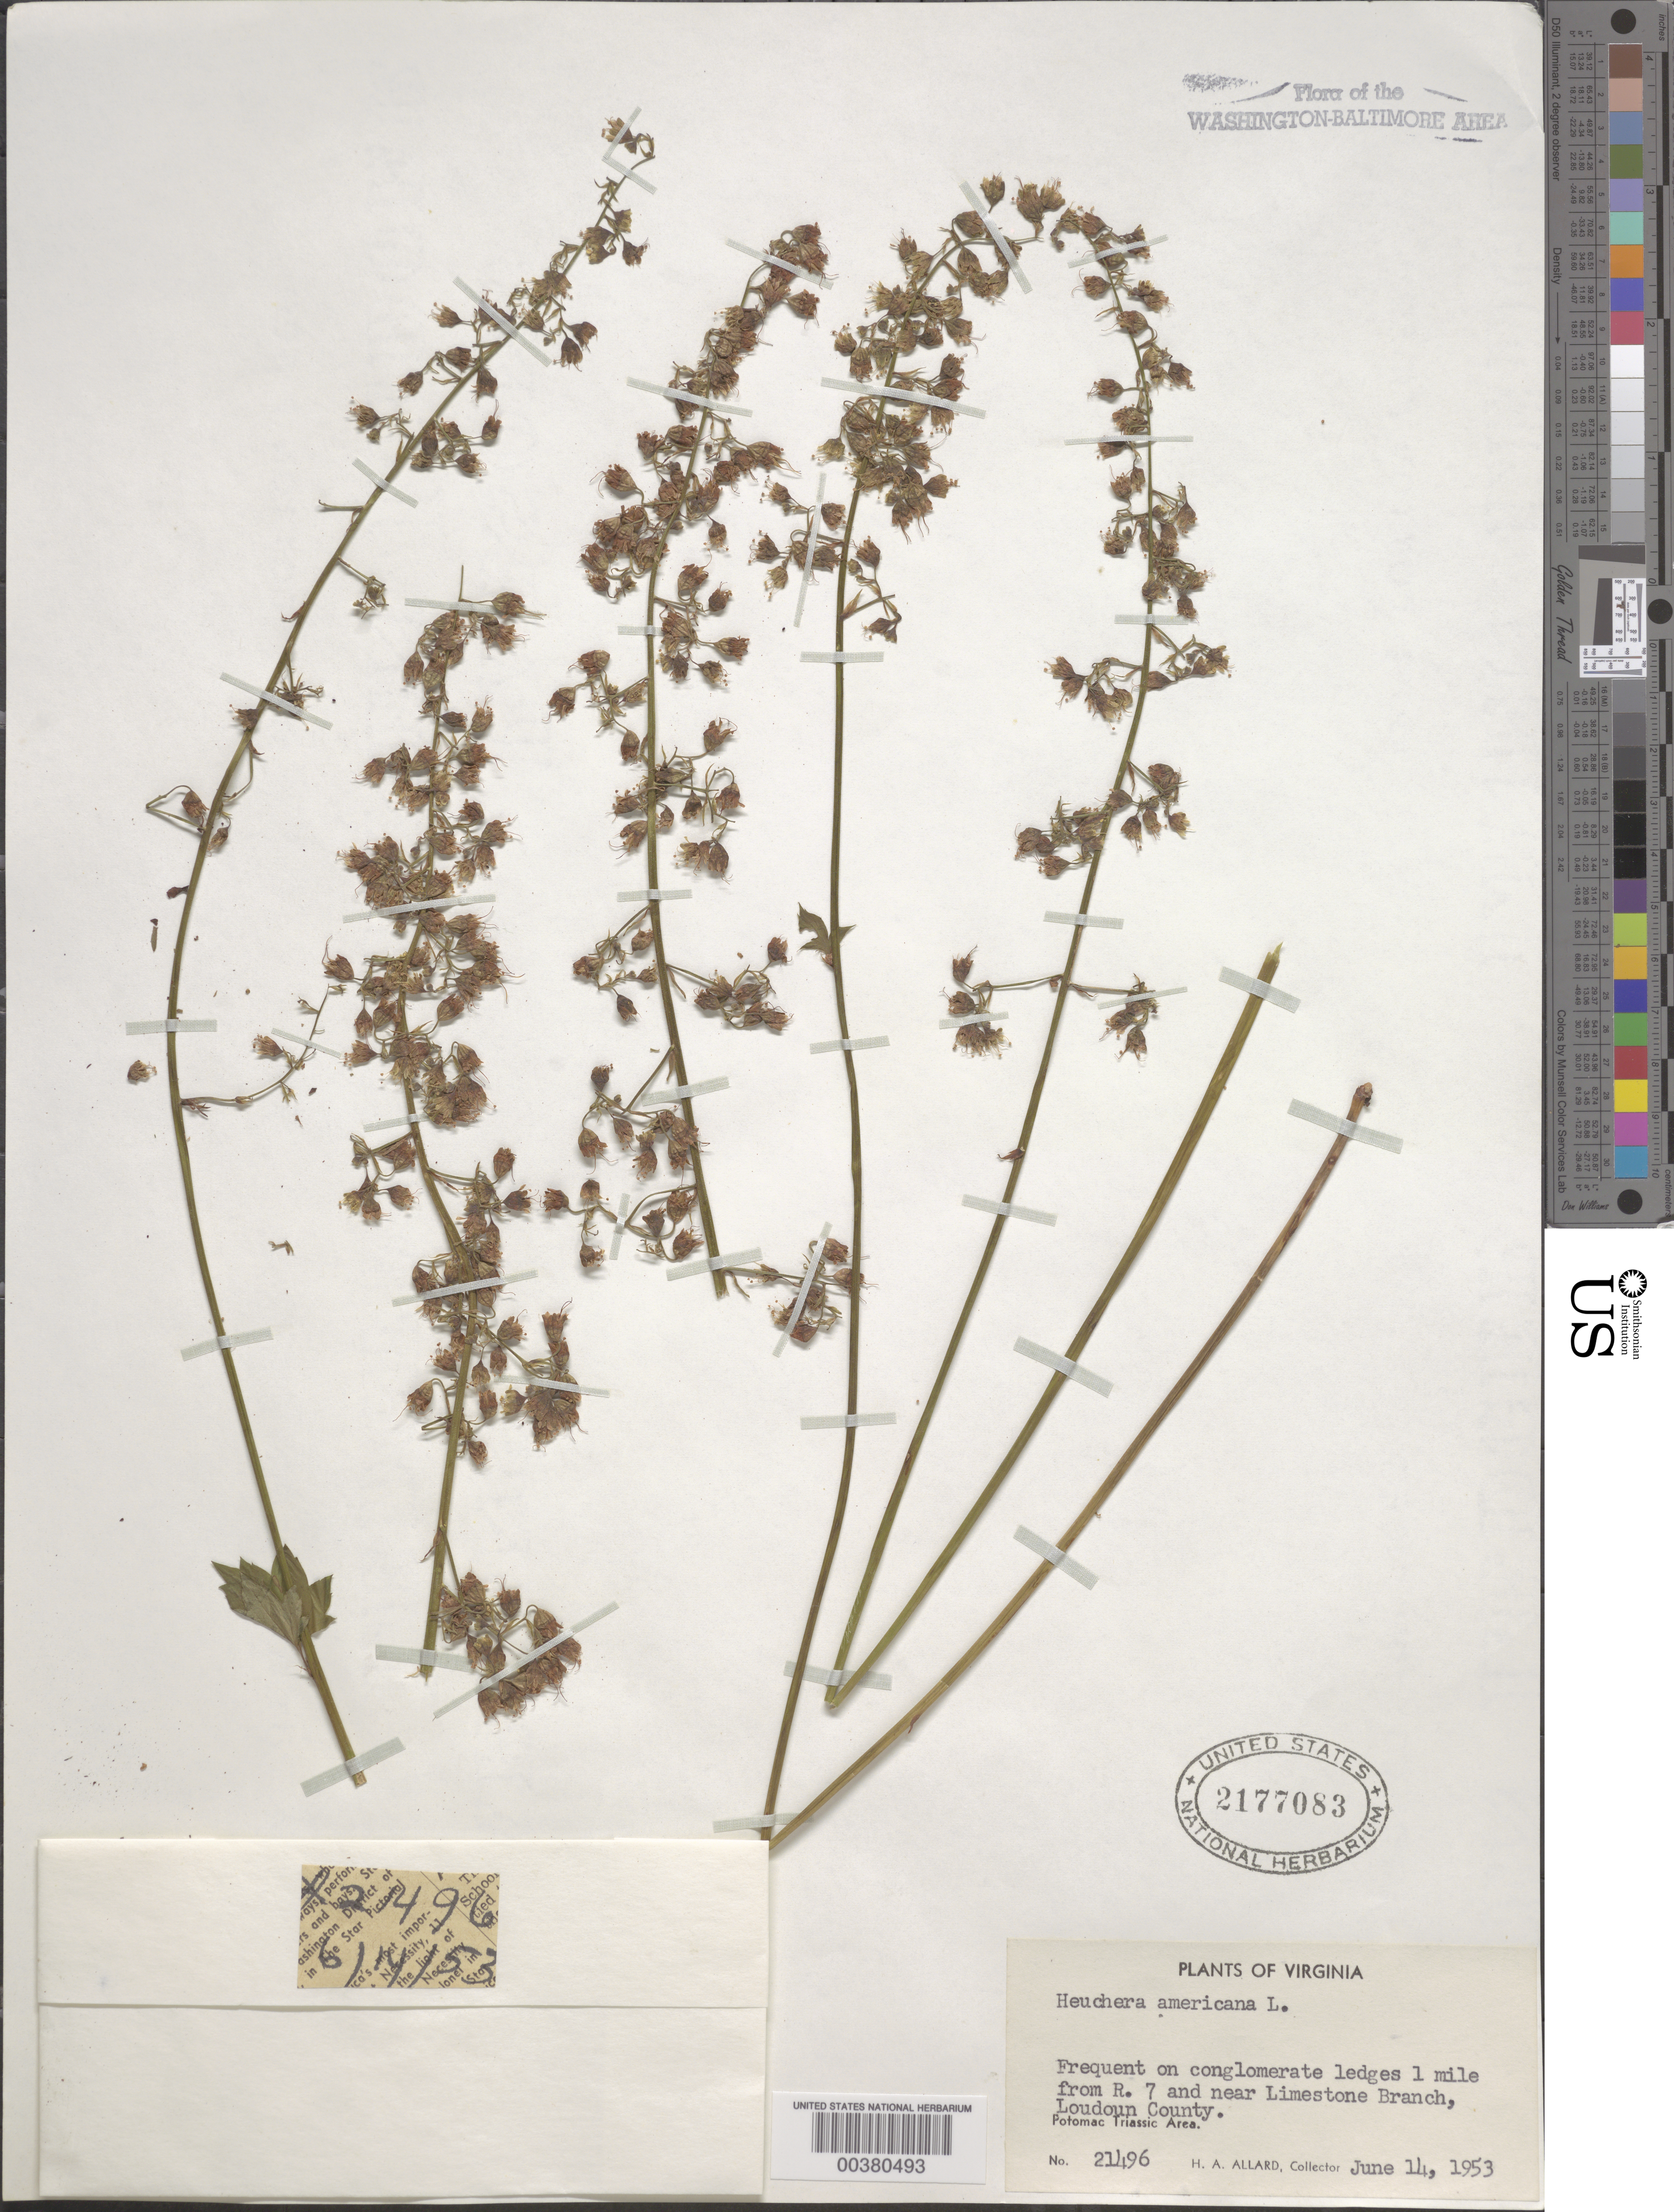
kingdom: Plantae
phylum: Tracheophyta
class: Magnoliopsida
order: Saxifragales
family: Saxifragaceae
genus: Heuchera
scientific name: Heuchera americana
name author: L.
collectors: H. A. Allard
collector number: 21496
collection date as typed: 14 Jun 1953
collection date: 1953-06-14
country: United States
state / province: Virginia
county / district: Loudoun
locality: Limestone Branch vicinity, Route 7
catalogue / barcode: US 2177083